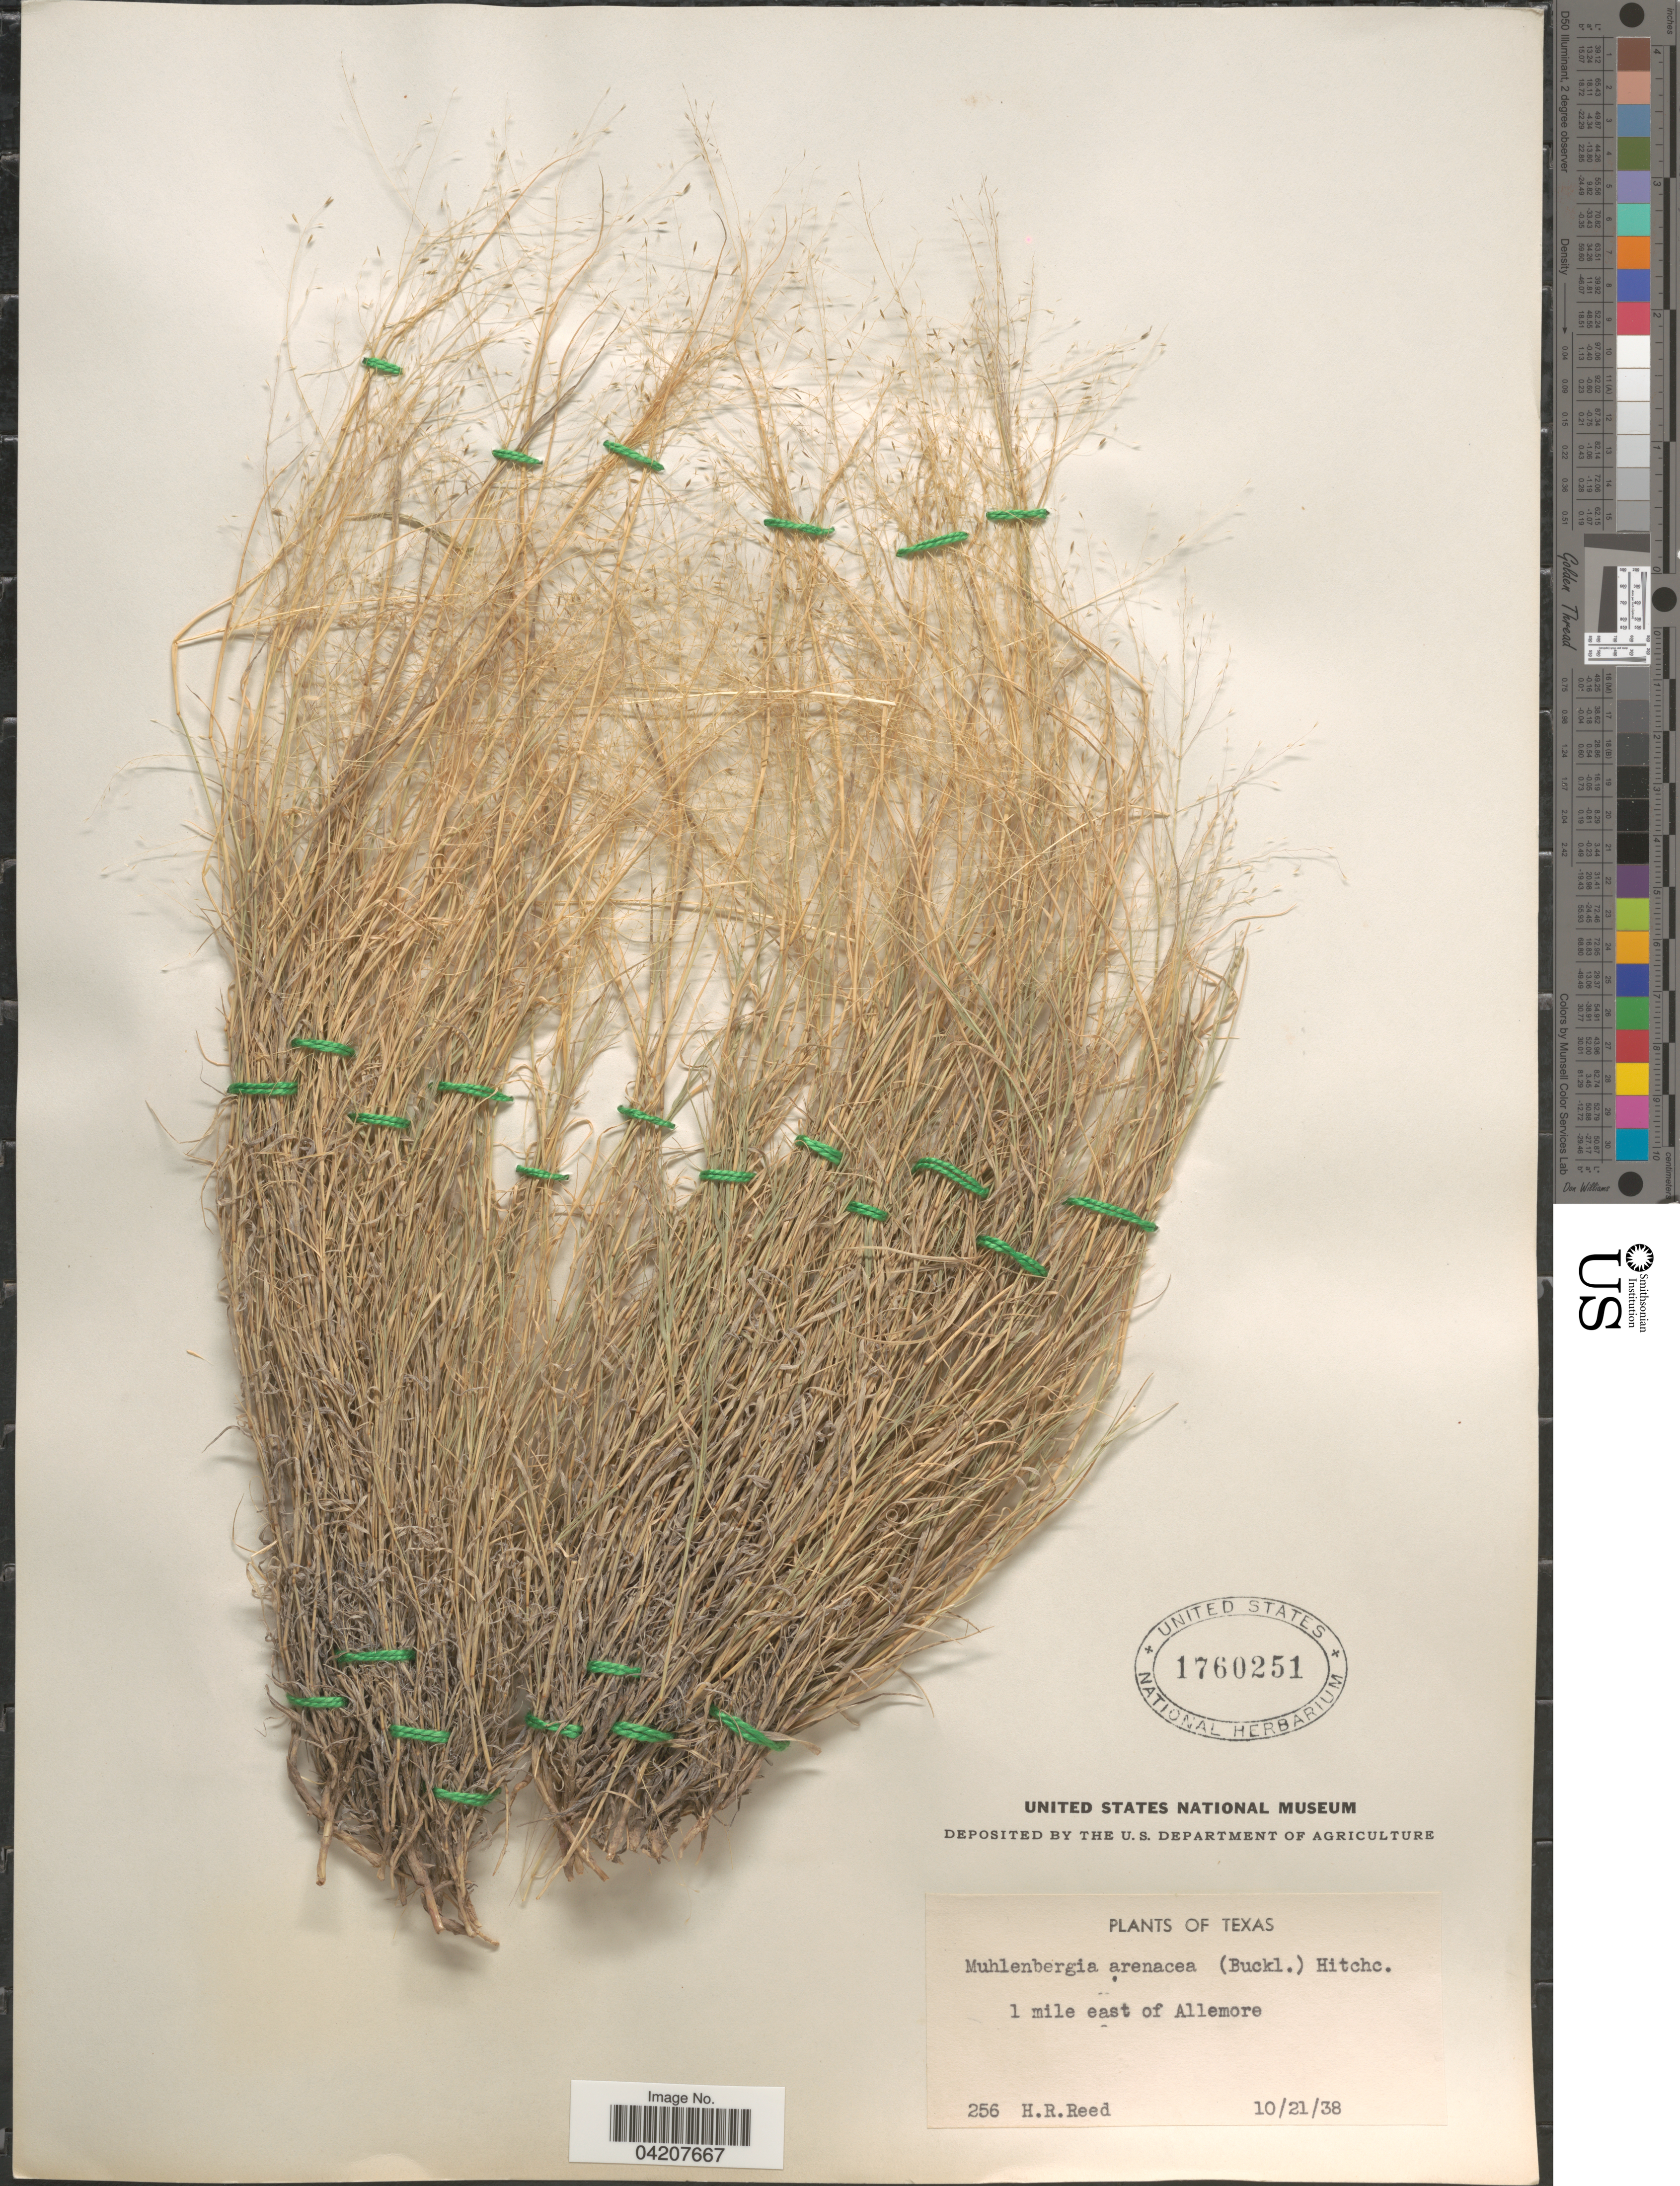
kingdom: Plantae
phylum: Tracheophyta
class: Liliopsida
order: Poales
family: Poaceae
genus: Muhlenbergia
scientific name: Muhlenbergia arenacea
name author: (Buckley) Hitchc.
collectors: H. Reed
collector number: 256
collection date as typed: Transcribed d/m/y: 21/10/38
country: United States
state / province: Texas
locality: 1 mile east of Allemore.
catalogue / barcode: US 1760251